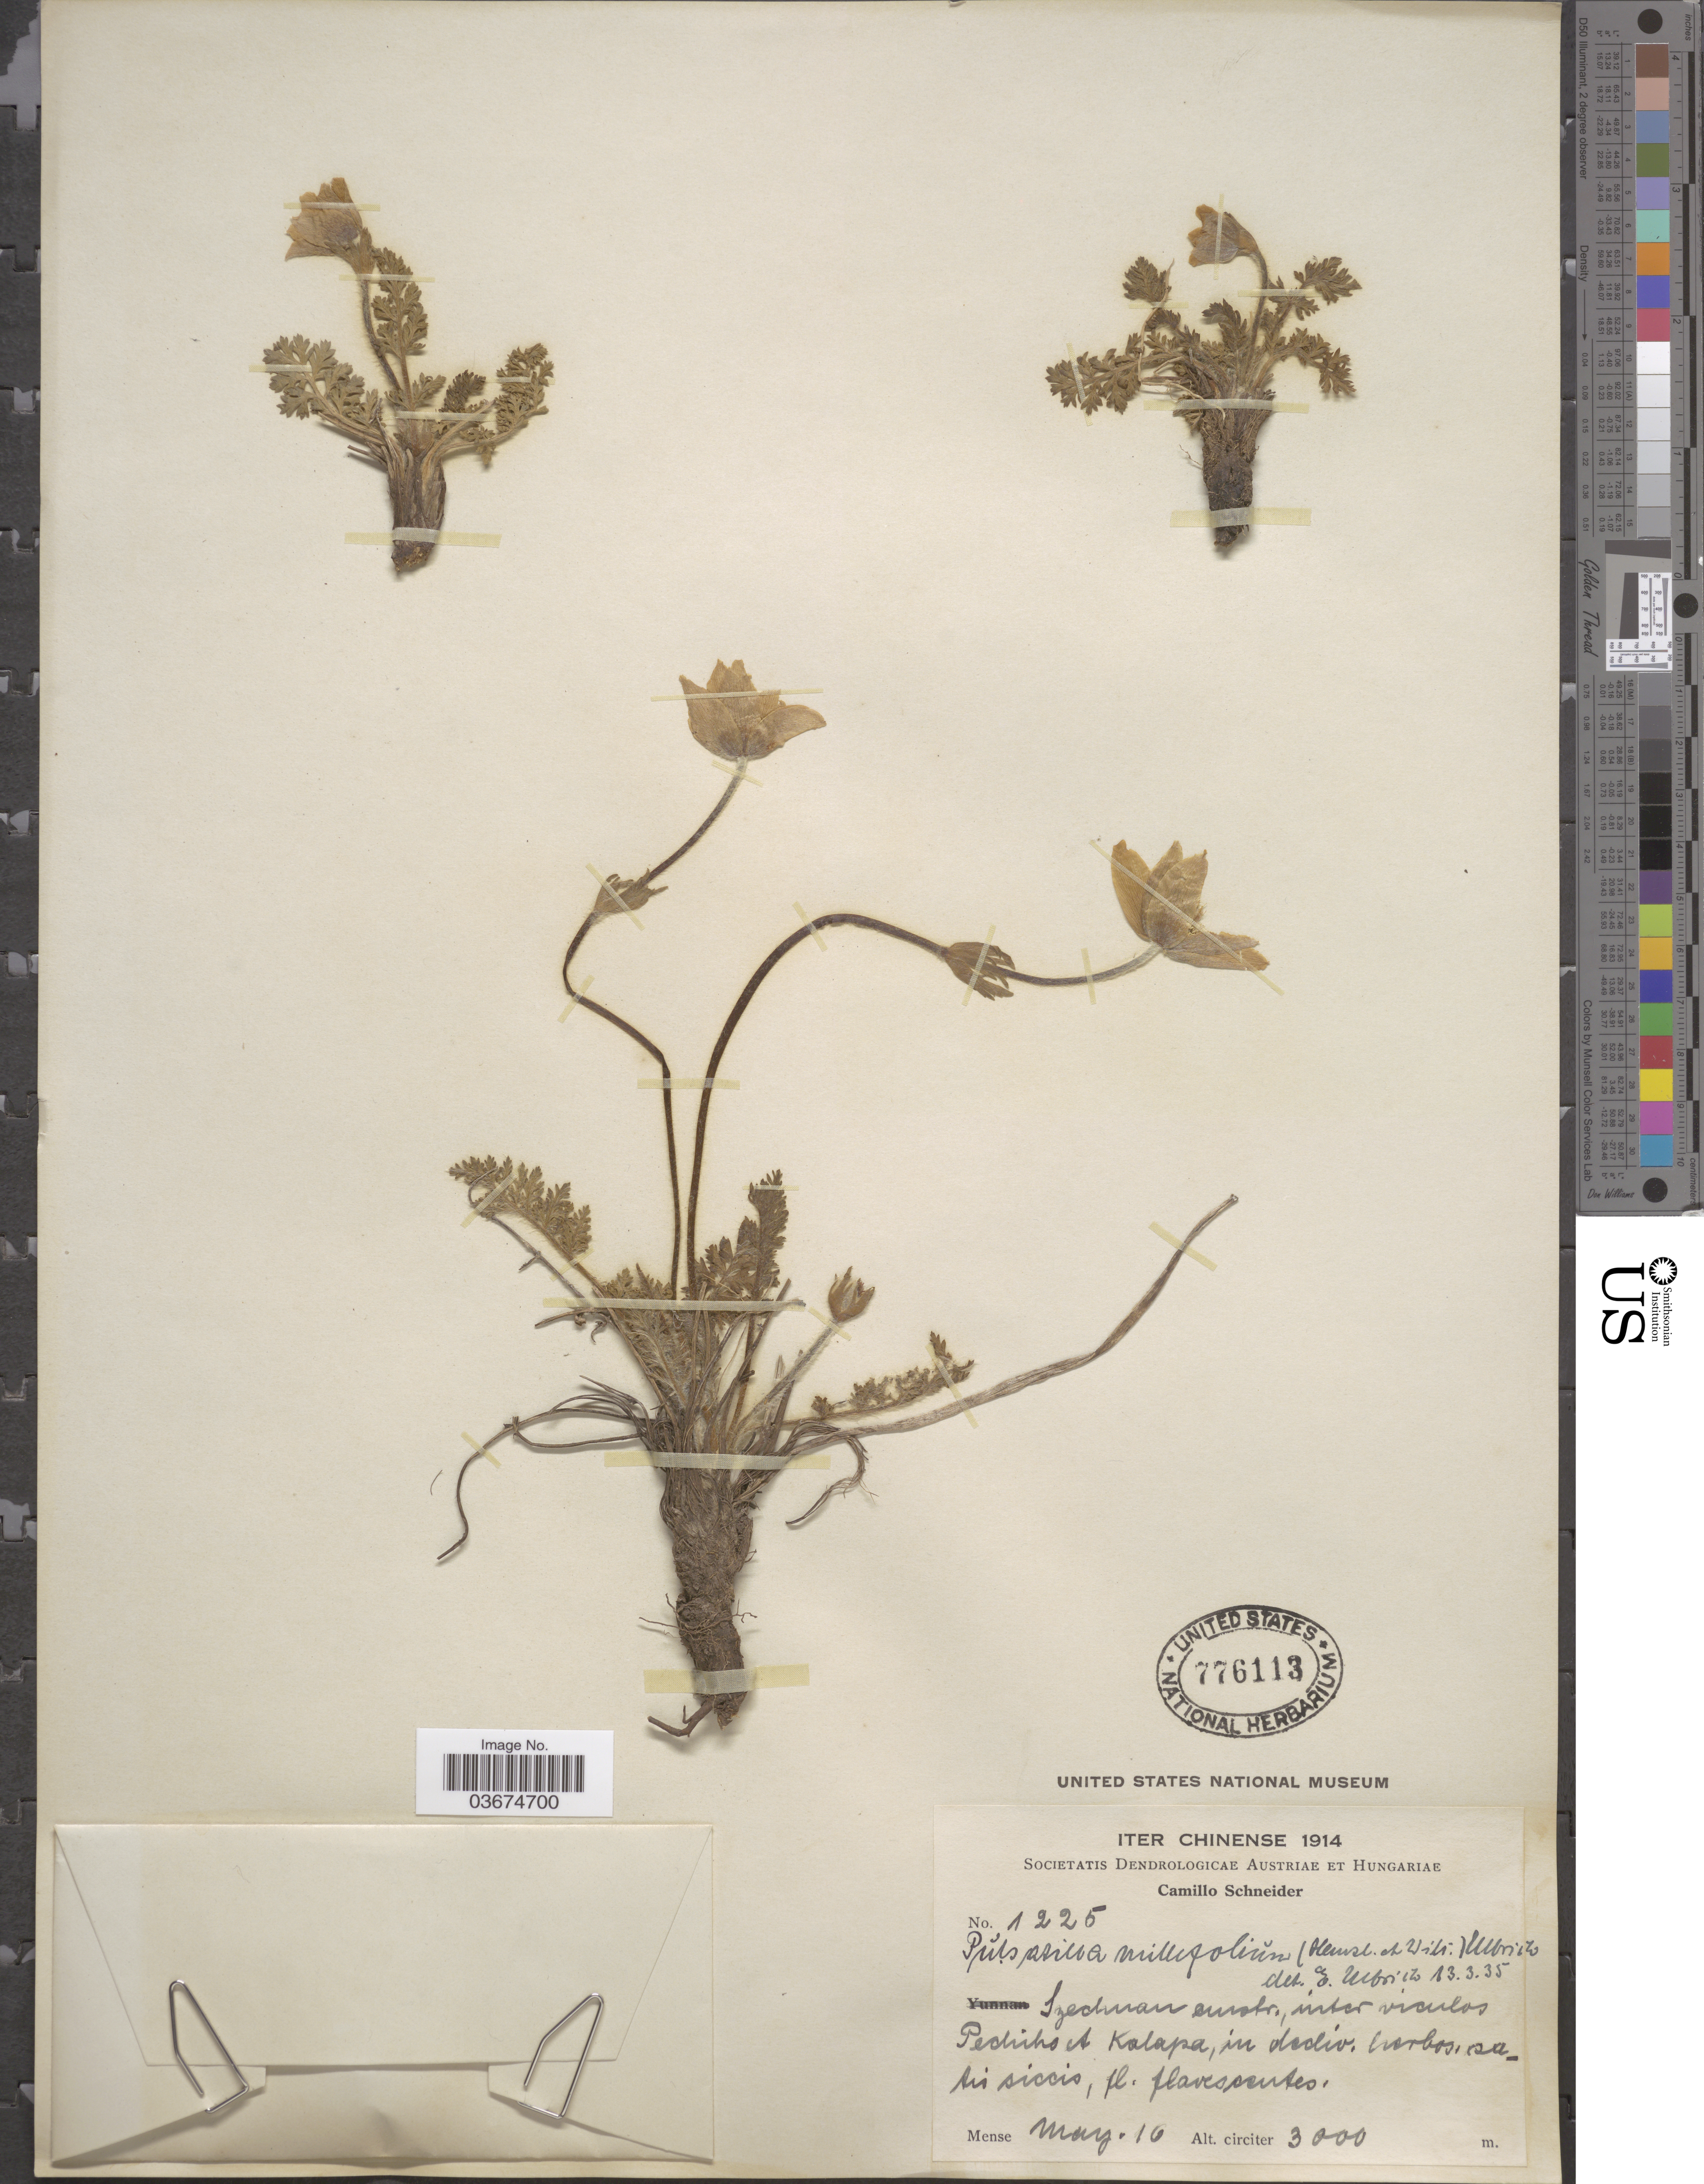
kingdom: Plantae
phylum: Tracheophyta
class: Magnoliopsida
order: Ranunculales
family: Ranunculaceae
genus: Pulsatilla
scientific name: Pulsatilla millefolium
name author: (Hemsl. & E.H. Wilson) Ulbr.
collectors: C. K. Schneider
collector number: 1225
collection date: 1914-05-16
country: China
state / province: Sichuan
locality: Iter Chinense. Szechwan austr., inter viarlos Pedicho et Kalapa, in decliv. Ererbos [interpreted], satis [interpreted] siccis.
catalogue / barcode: US 776113